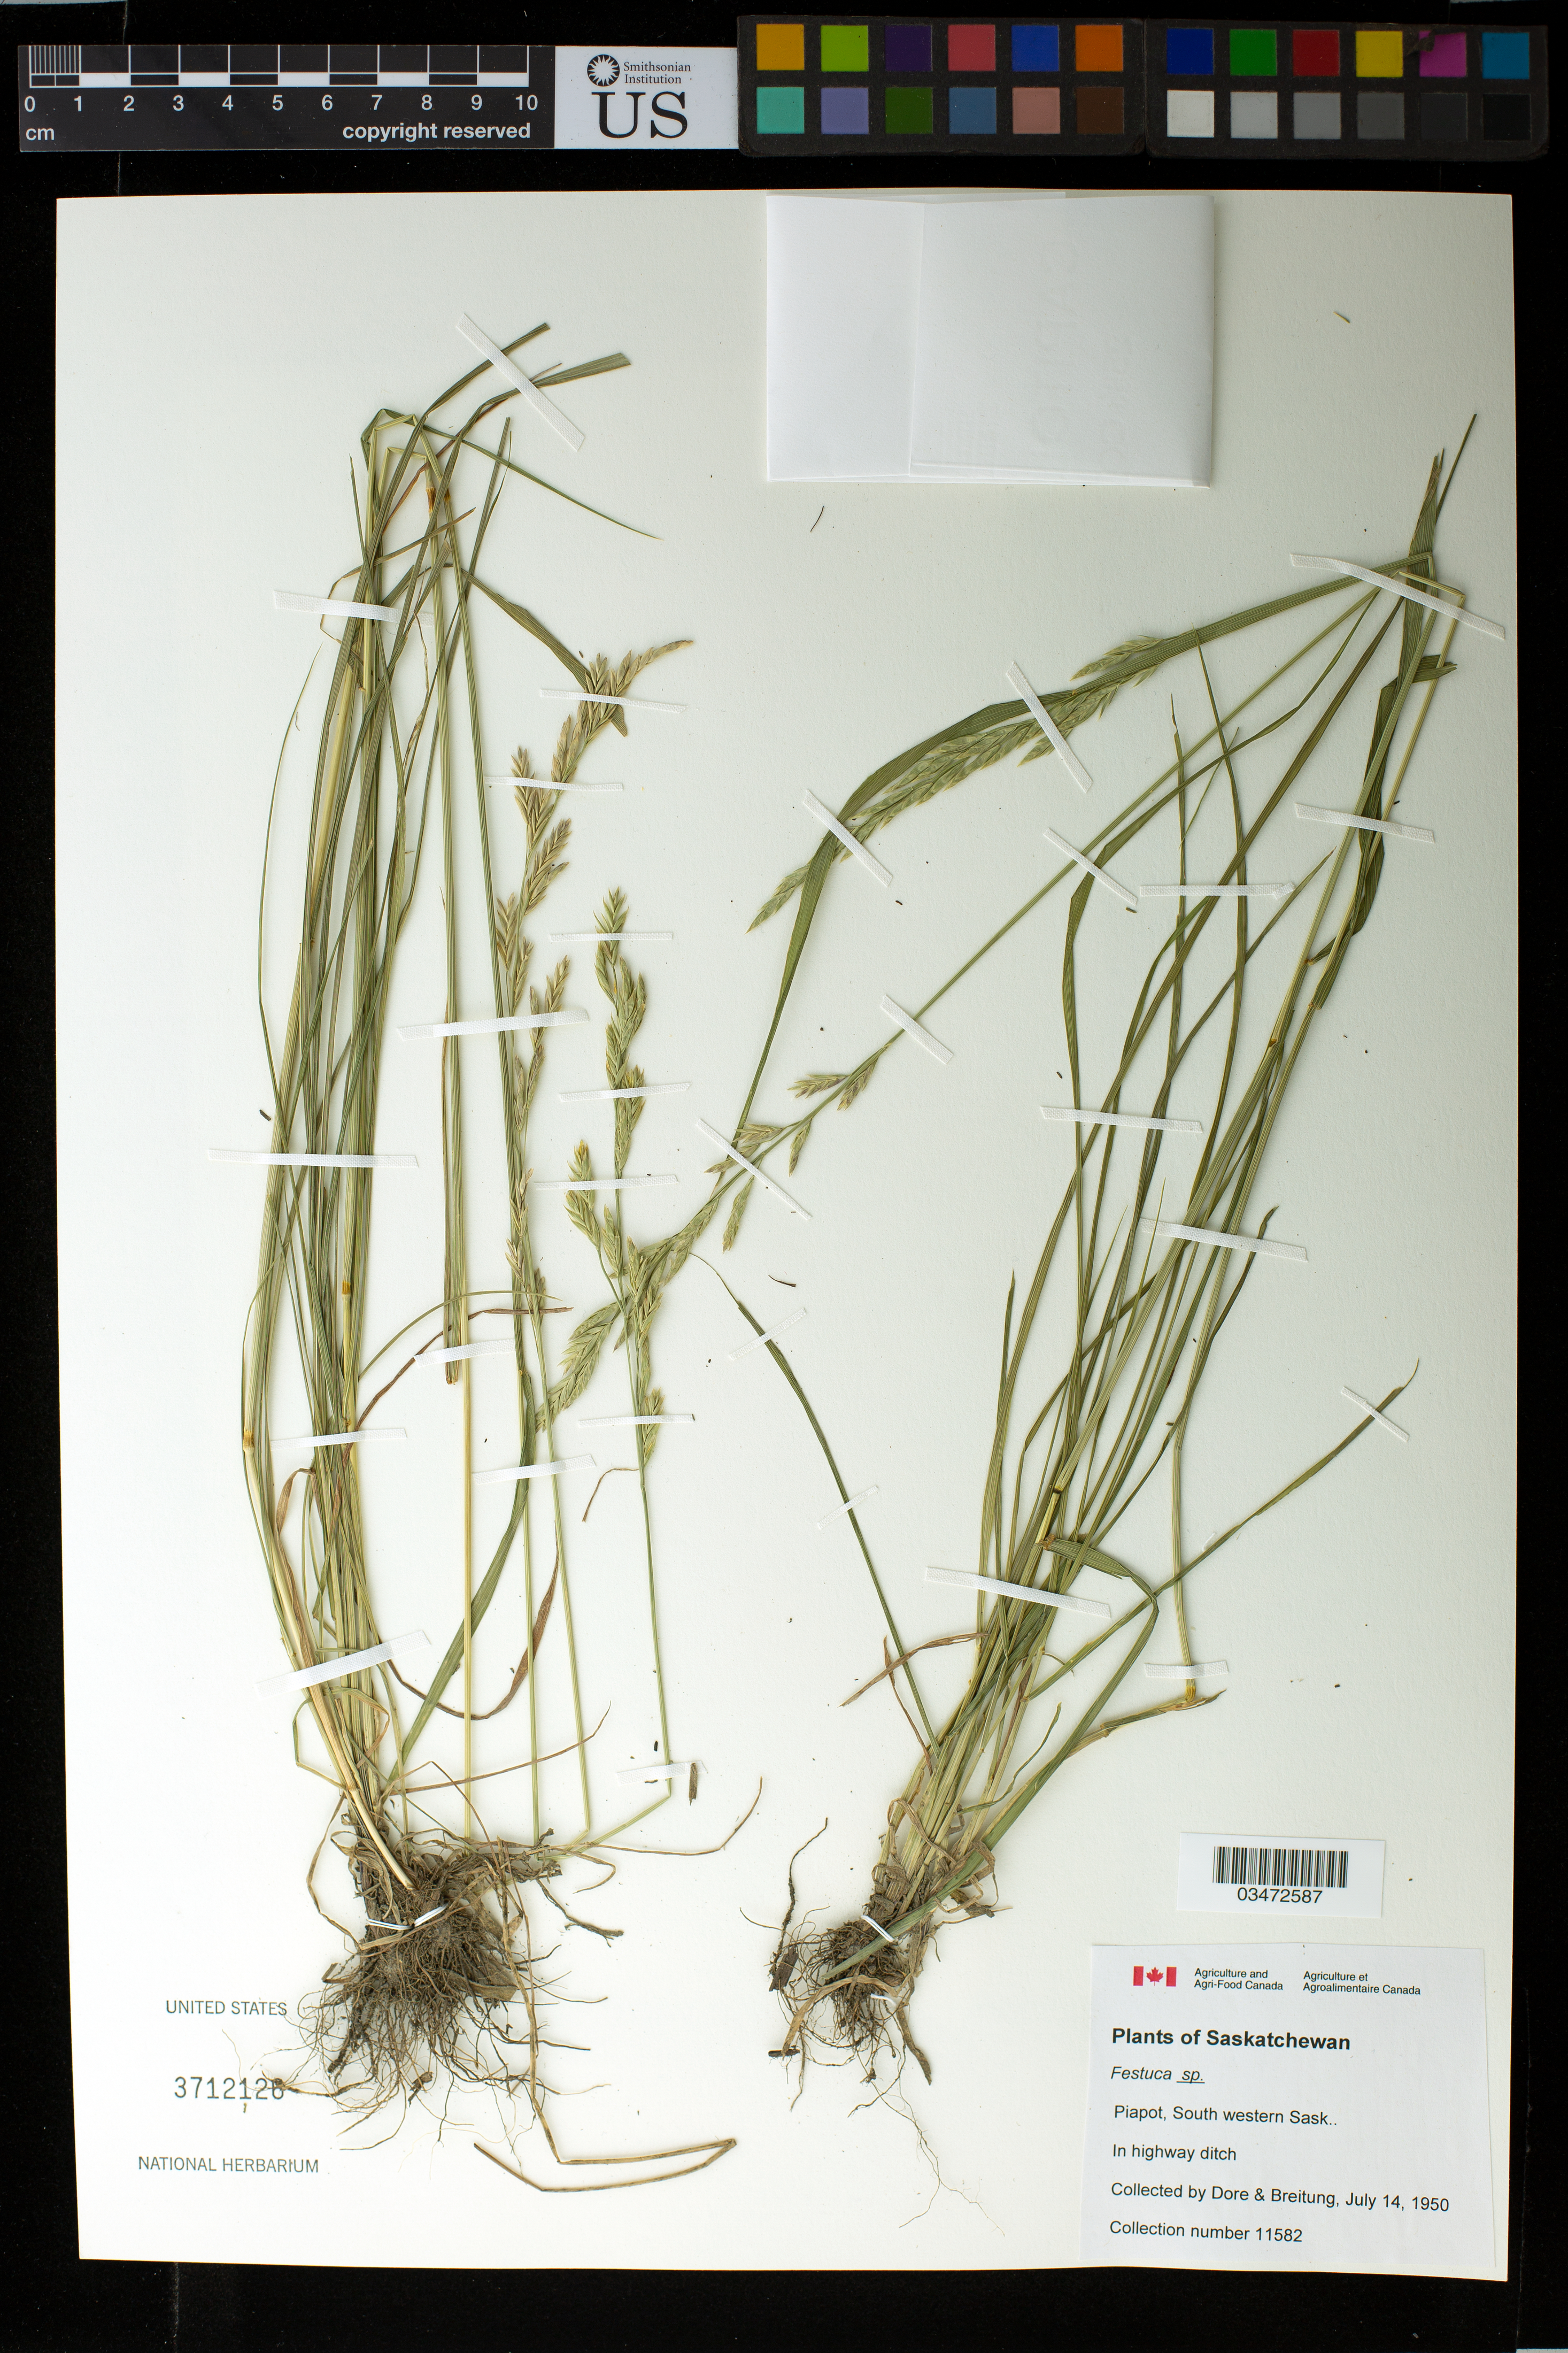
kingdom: Plantae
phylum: Tracheophyta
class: Liliopsida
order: Poales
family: Poaceae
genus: Festuca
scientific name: Festuca sp.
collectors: W. Dore & A. J. Breitung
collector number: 11582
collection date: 1950-07-14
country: Canada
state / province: Manitoba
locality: Piapot, South Western Saskatchewan. In highway ditch.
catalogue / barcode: US 3712126